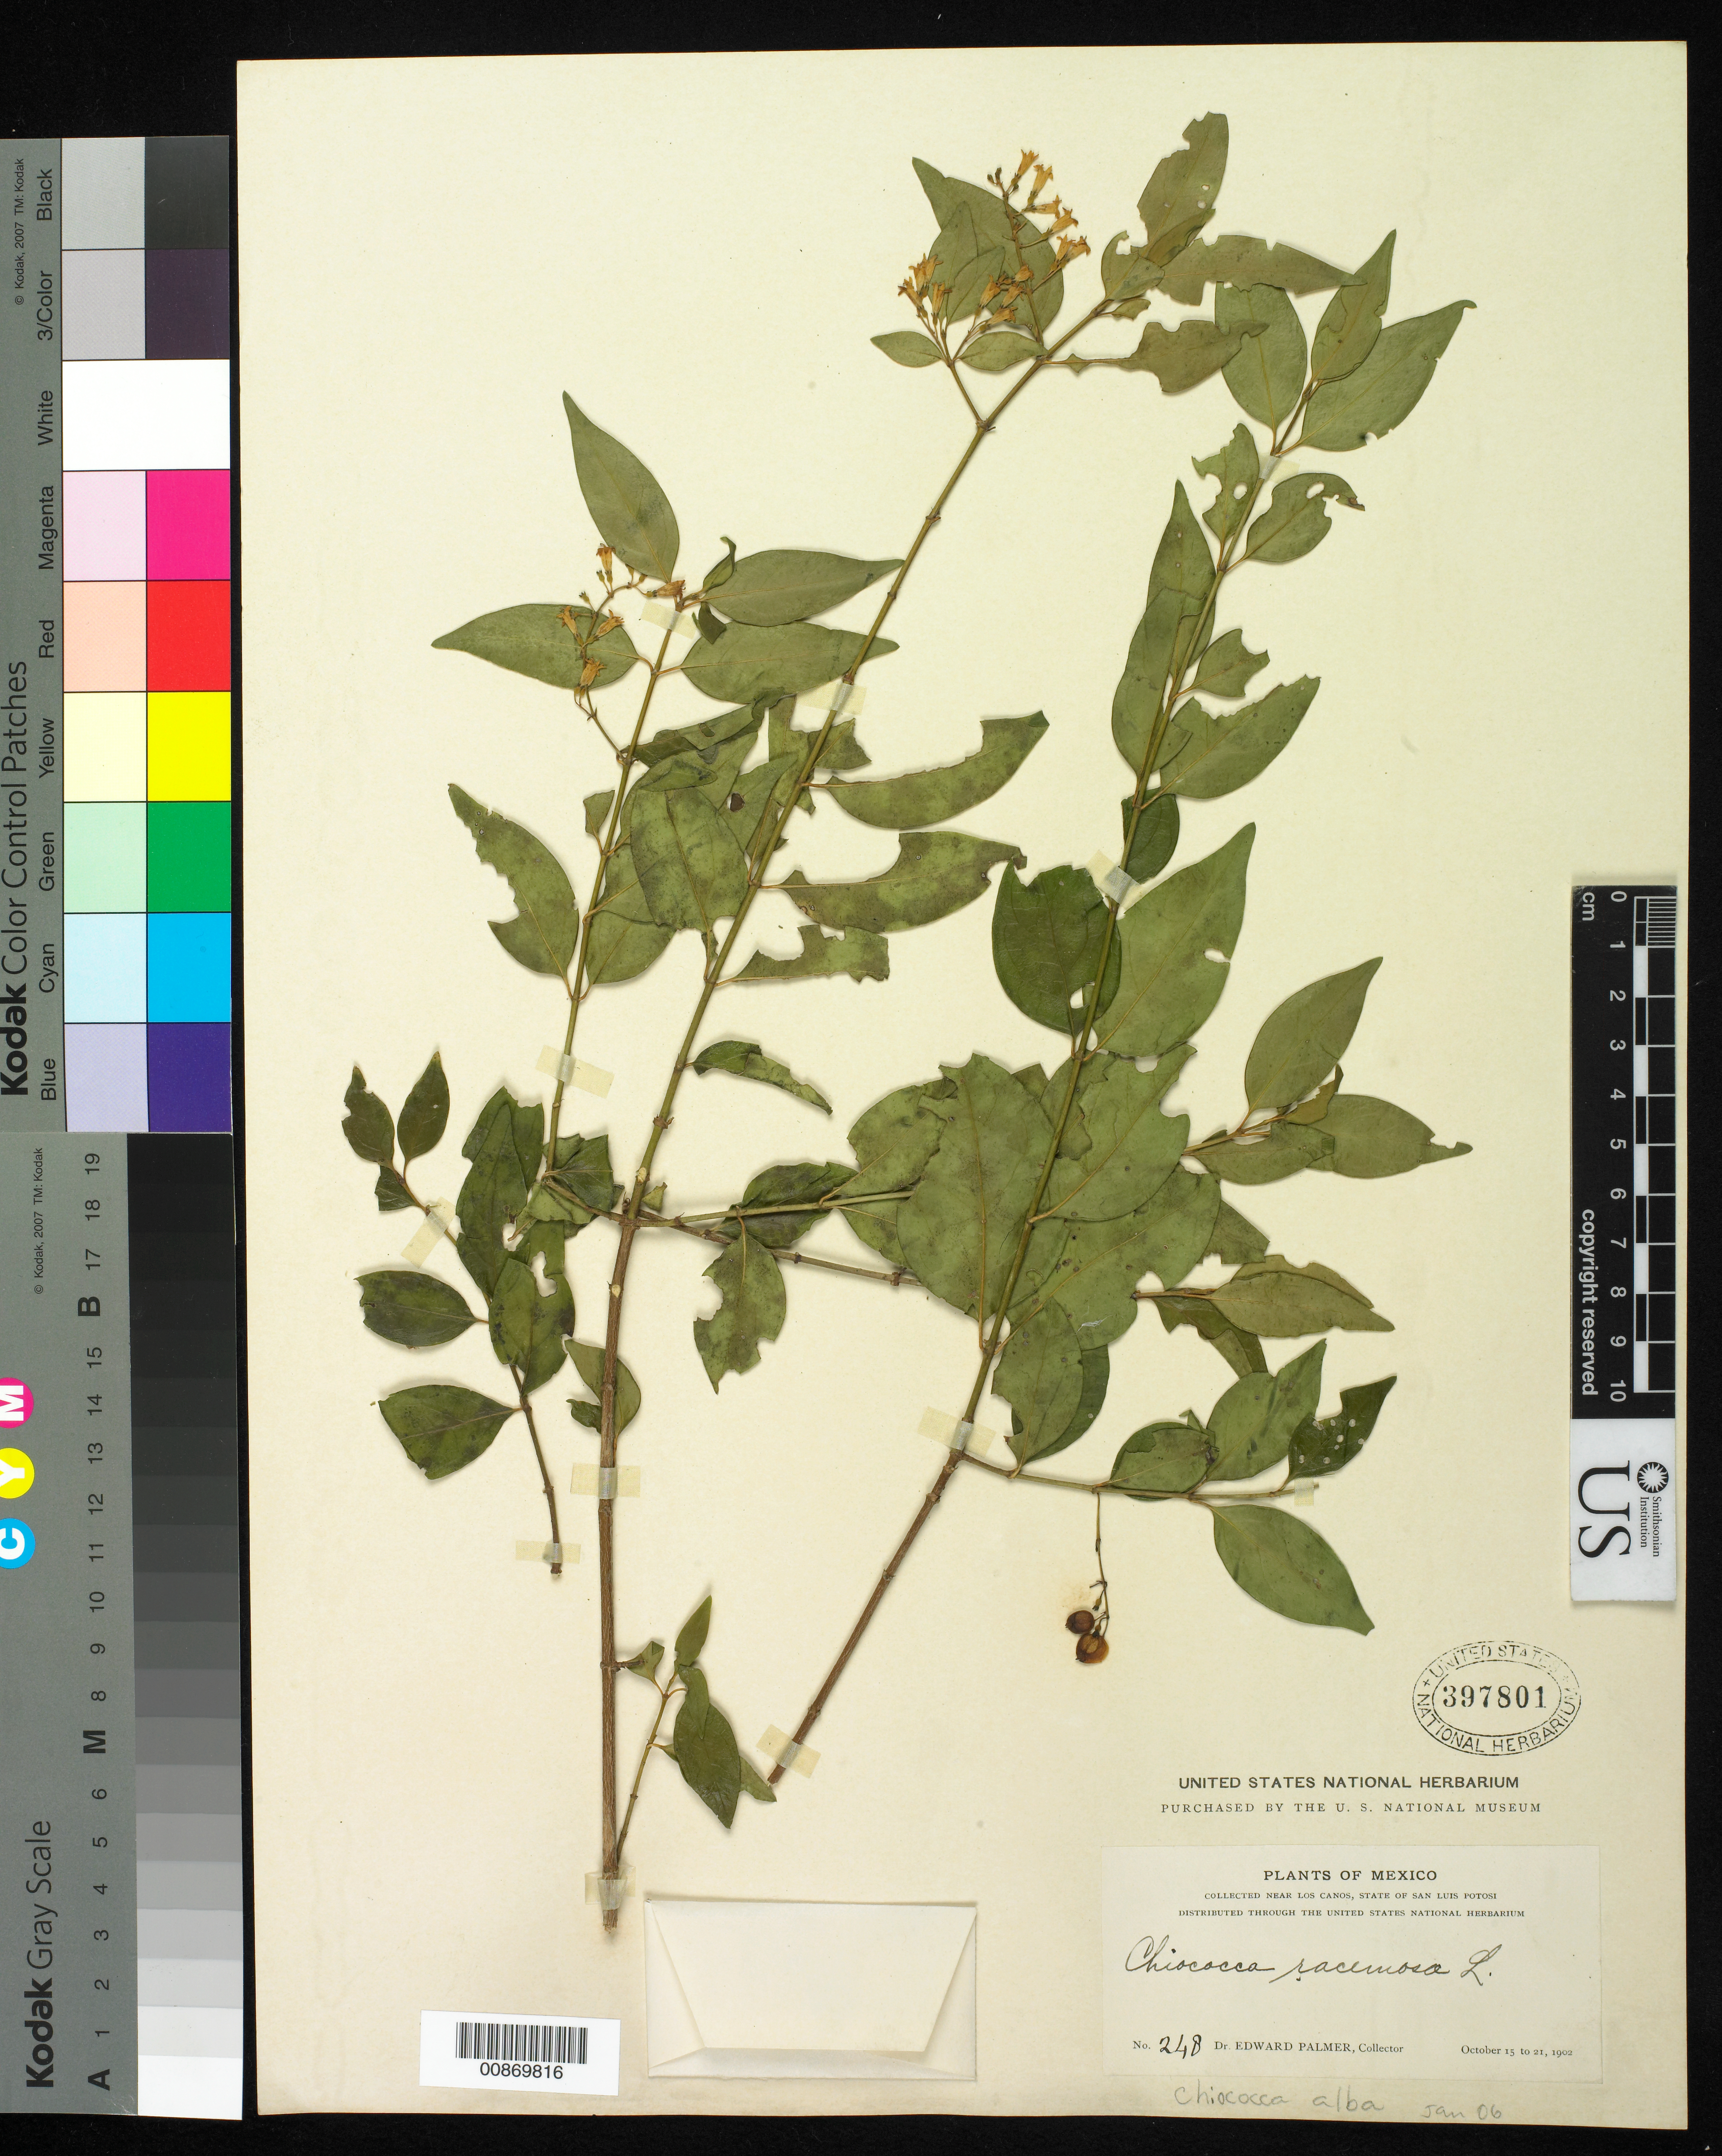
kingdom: Plantae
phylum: Tracheophyta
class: Magnoliopsida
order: Gentianales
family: Rubiaceae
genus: Chiococca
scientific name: Chiococca alba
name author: (L.) Hitchc.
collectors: E. Palmer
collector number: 248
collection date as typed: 15 Oct 1902 to 21 Oct 1902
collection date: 1902-10-15/1902-10-21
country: Mexico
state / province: San Luis Potosí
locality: Near Los Canos, San Luis Potosí.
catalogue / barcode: US 397801